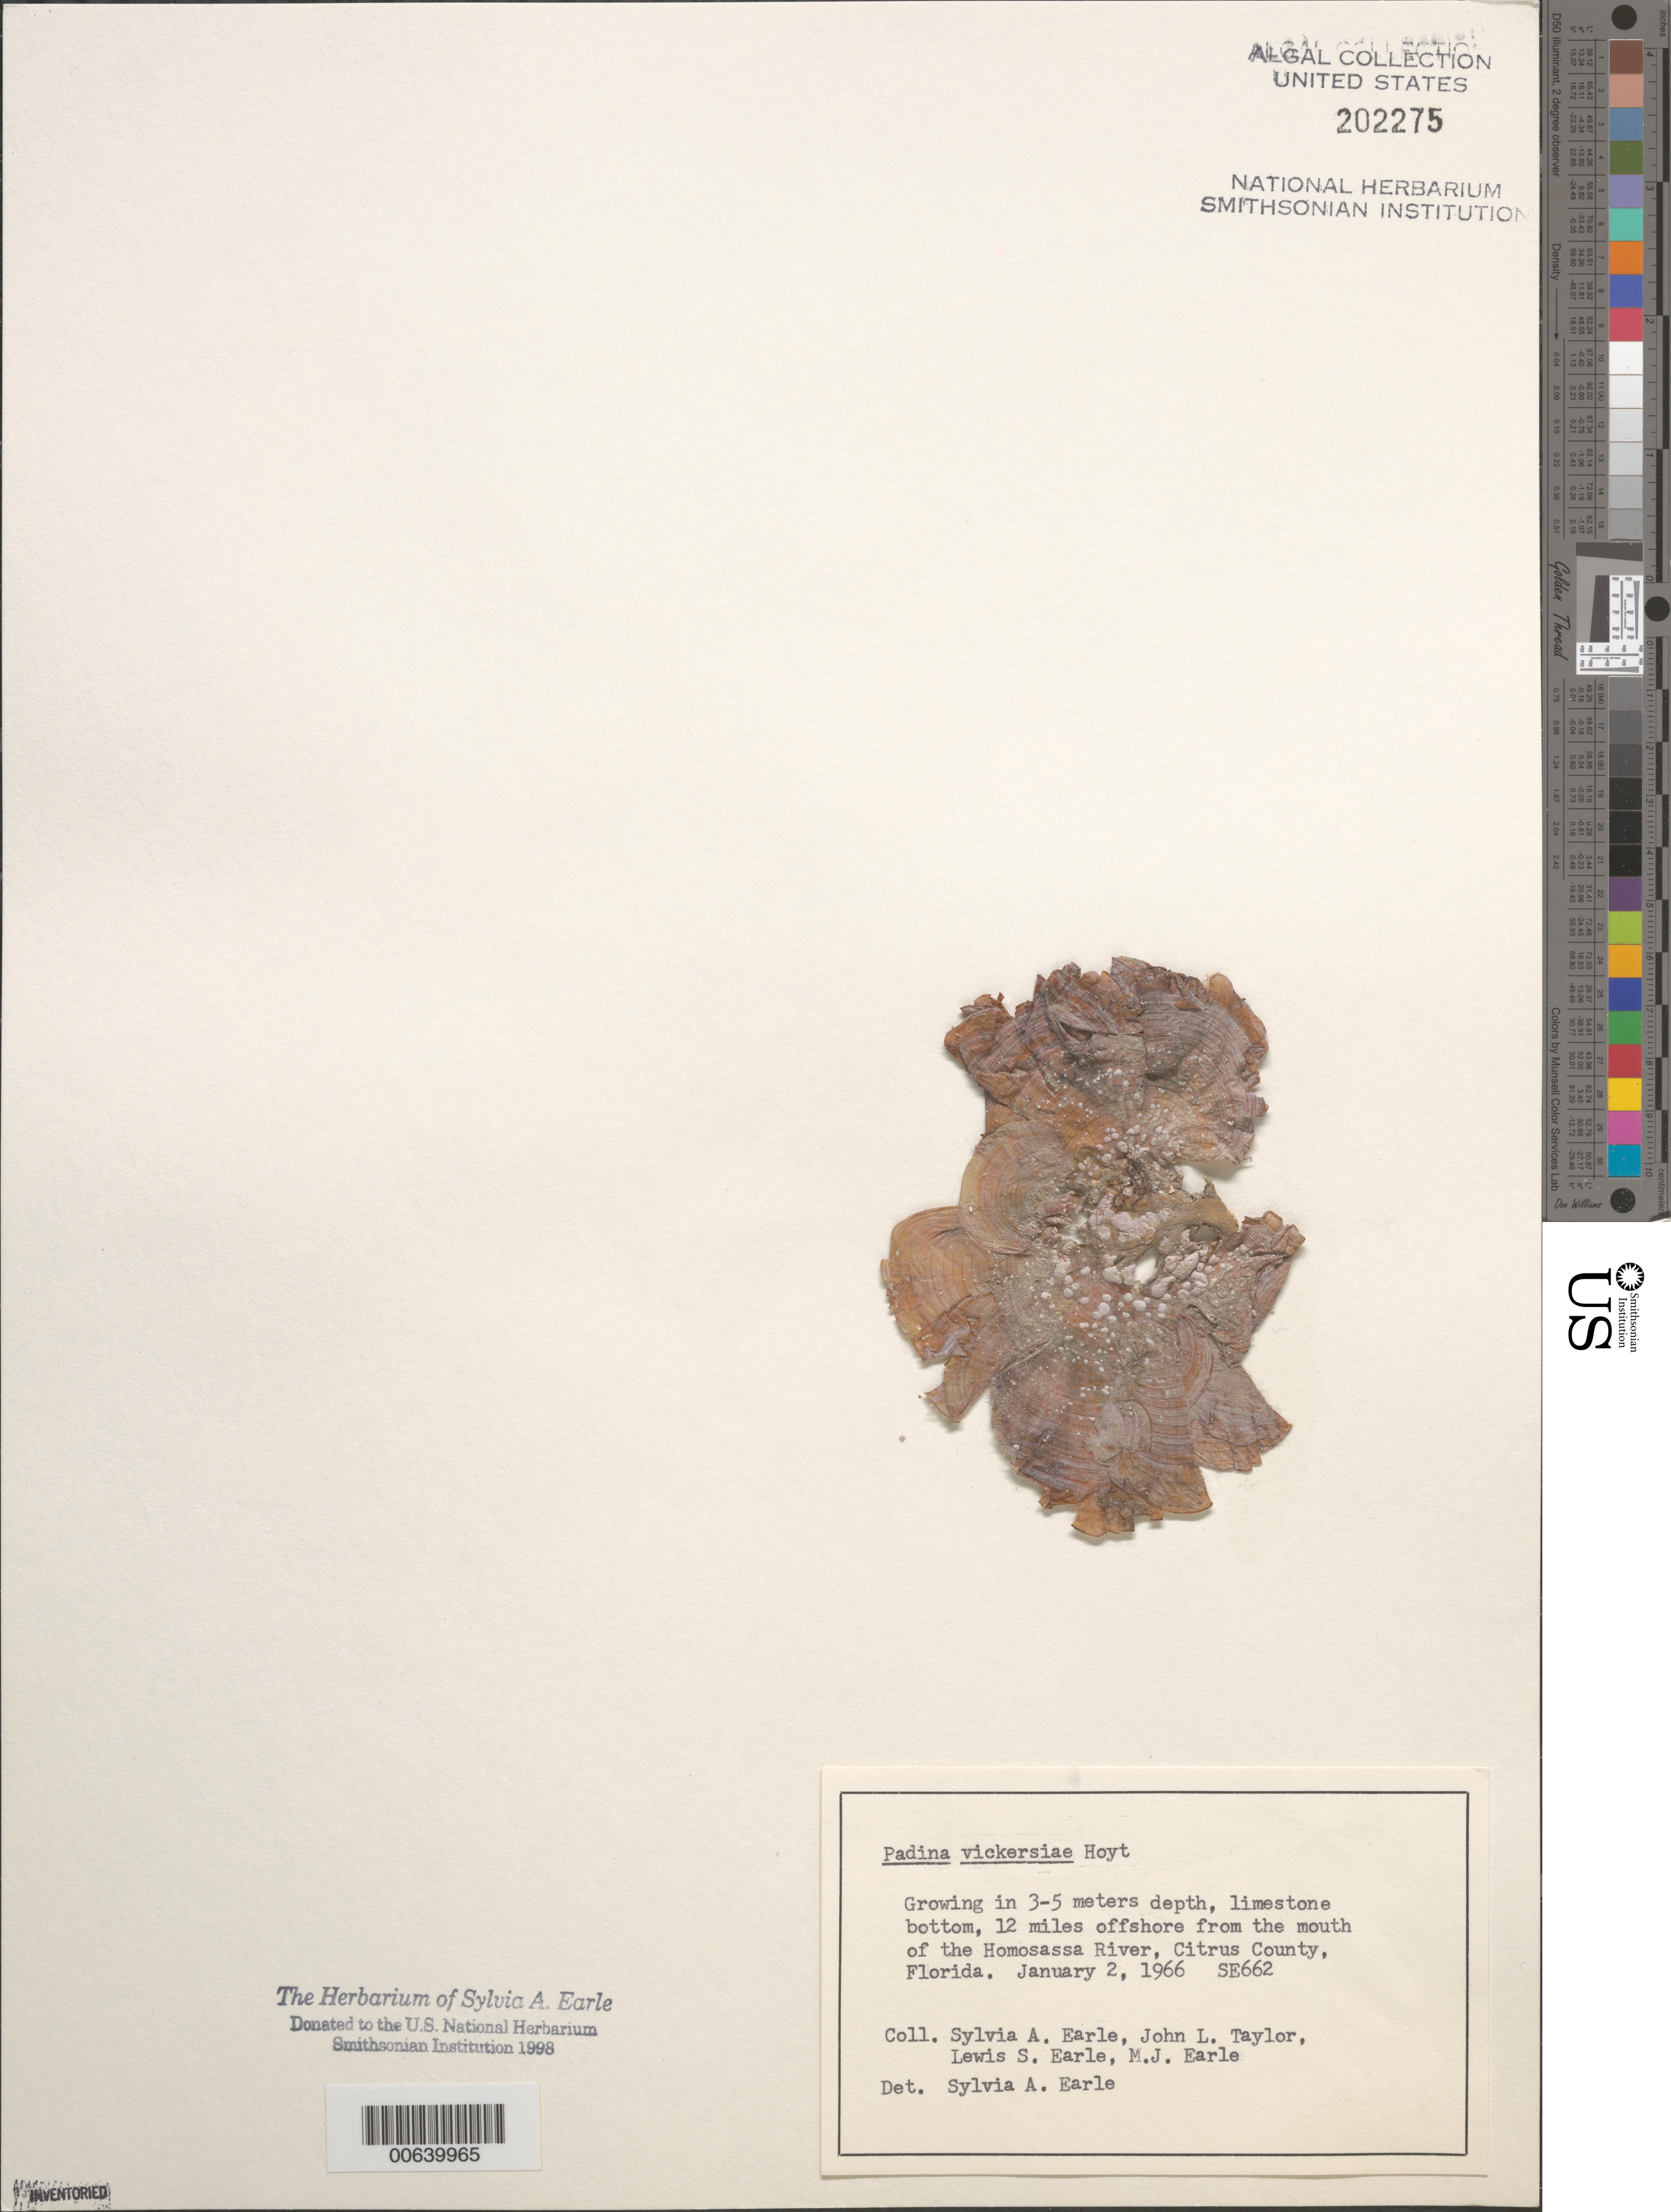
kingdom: Chromista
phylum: Ochrophyta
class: Phaeophyceae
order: Dictyotales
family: Dictyotaceae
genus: Padina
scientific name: Padina gymnospora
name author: (Kütz.) O.G. Sond.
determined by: Algae name updating Project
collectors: S. A. Earle, J. L. Taylor, L. Earle & M. Earle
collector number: SE 662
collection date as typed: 02 Jan 1966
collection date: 1966-01-02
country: United States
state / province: Florida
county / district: Citrus County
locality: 12 miles off Homosassa River mouth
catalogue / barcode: US 202275